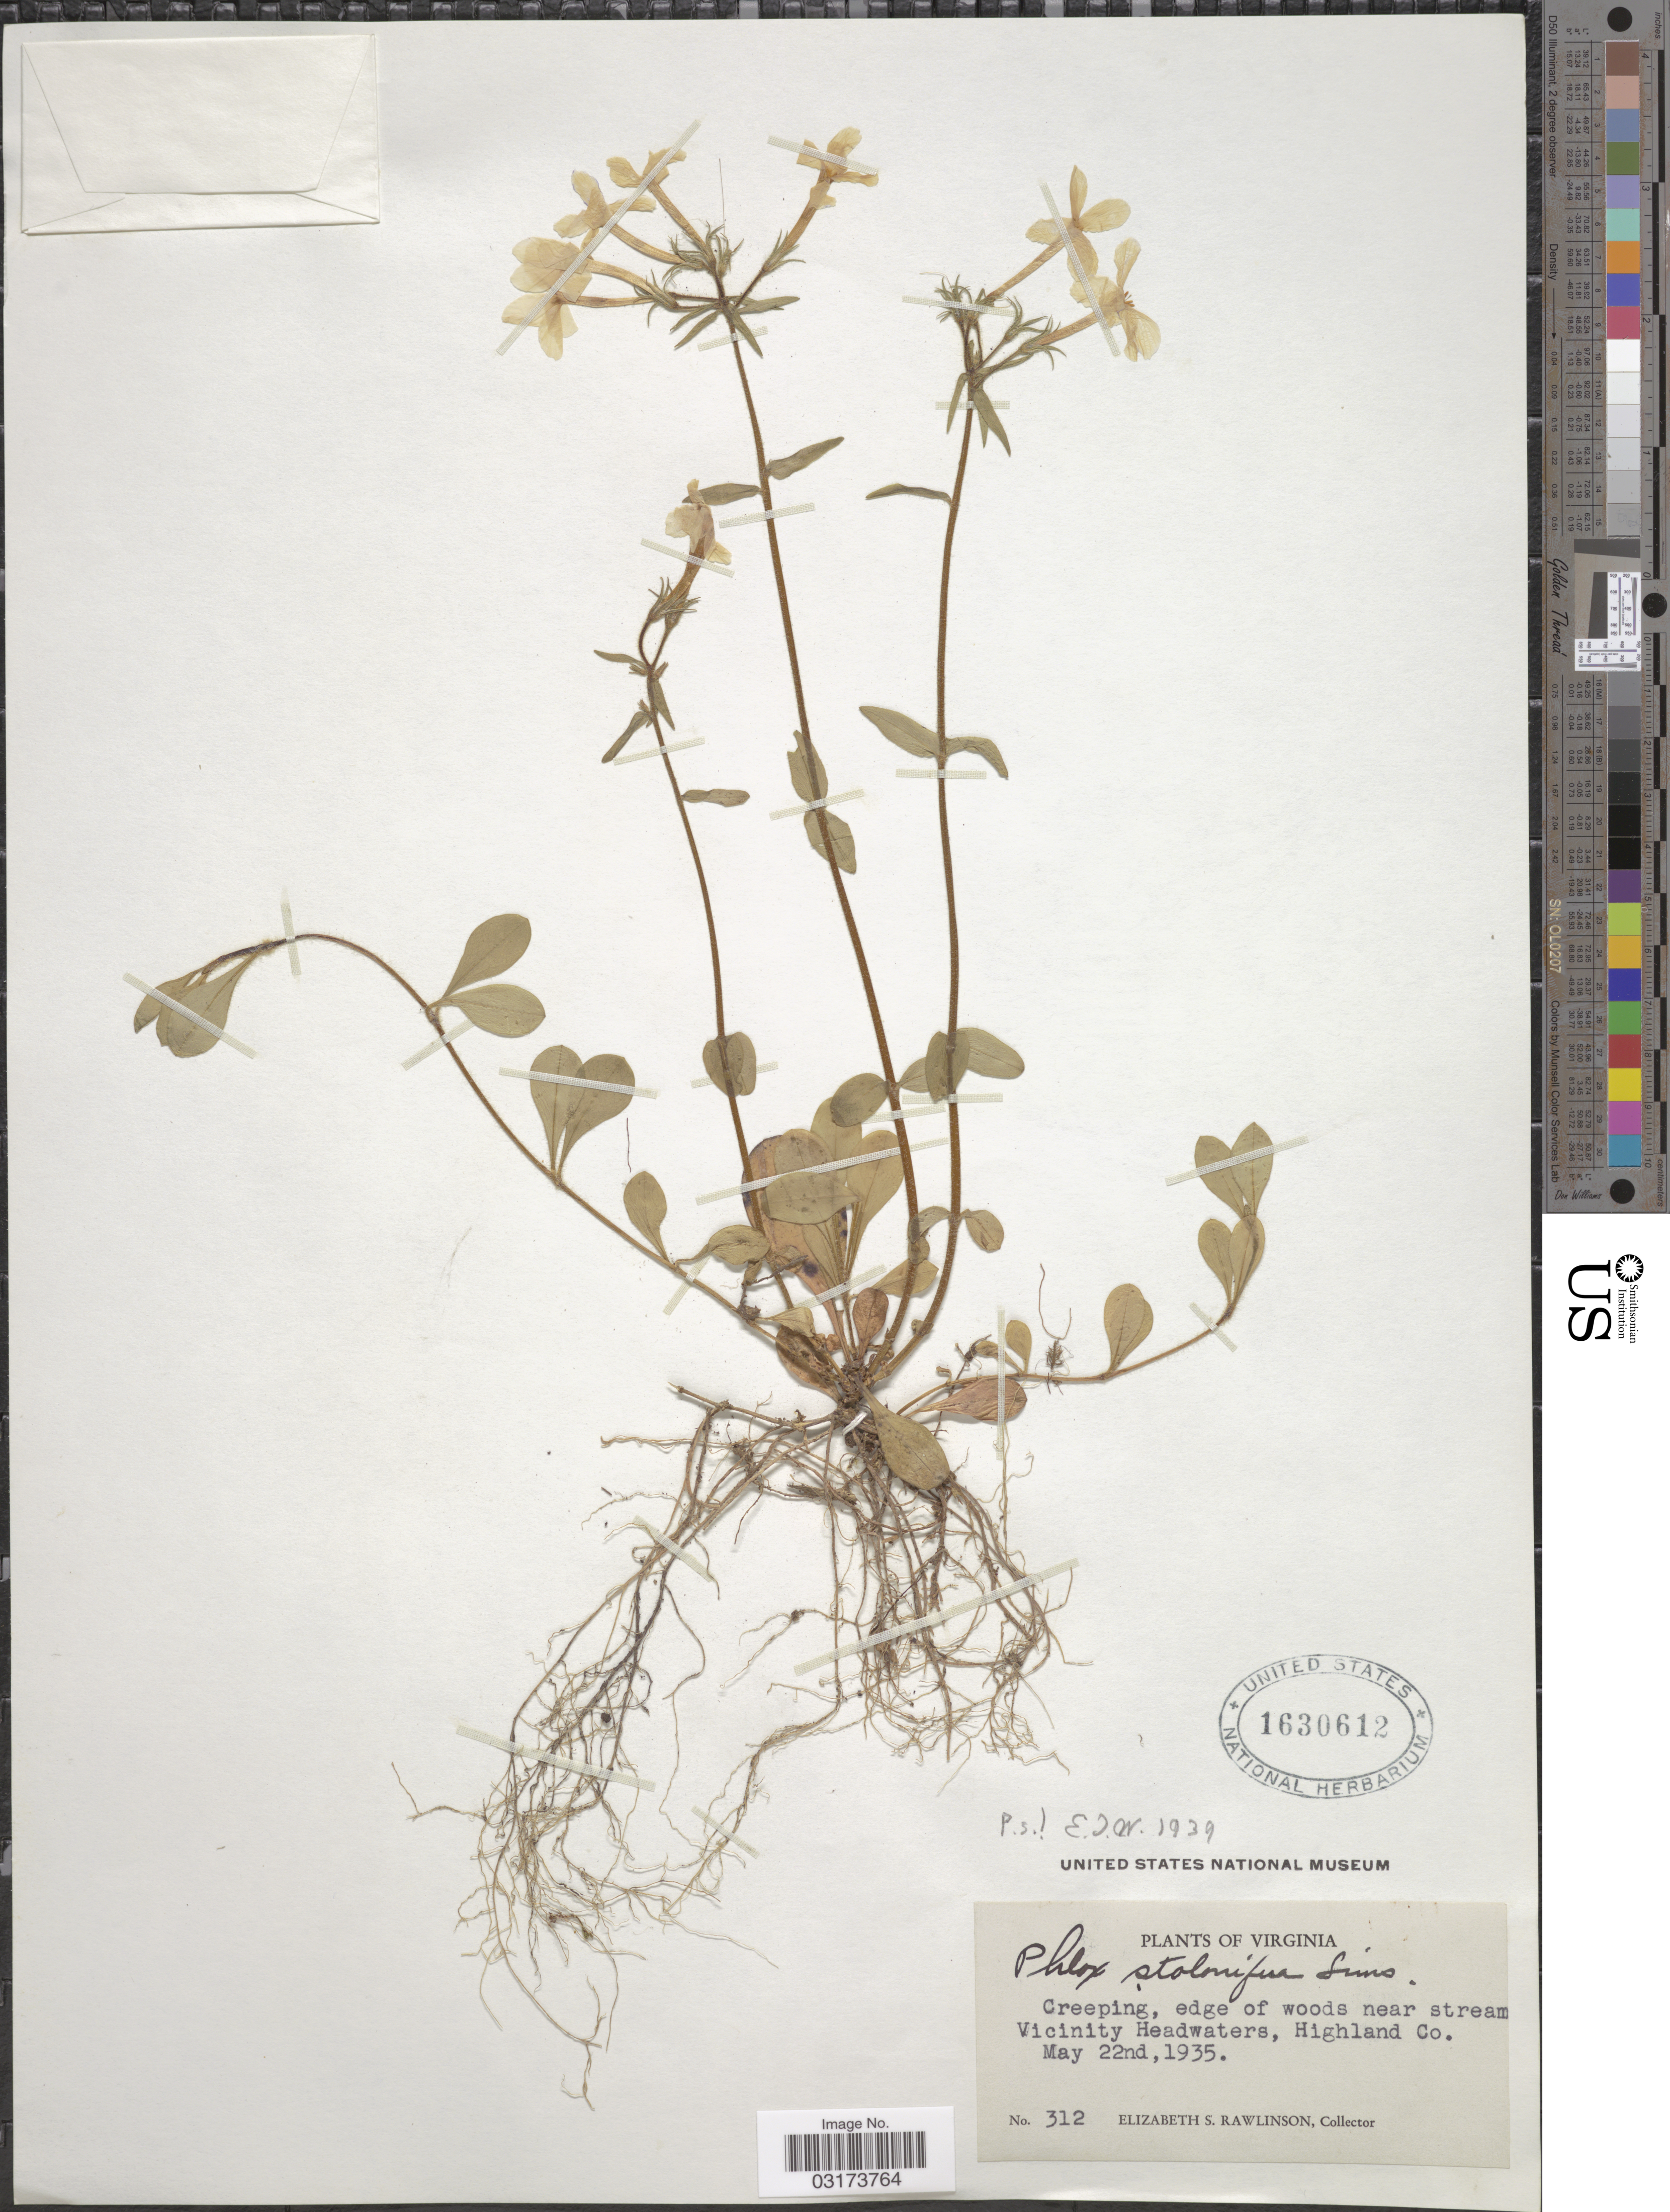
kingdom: Plantae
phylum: Tracheophyta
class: Magnoliopsida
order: Ericales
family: Polemoniaceae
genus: Phlox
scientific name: Phlox stolonifera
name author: Sims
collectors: E. S. Rawlinson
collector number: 312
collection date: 1935-05-22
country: United States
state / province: Virginia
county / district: Highland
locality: Vicinity Headwaters, Highland Co.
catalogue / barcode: US 1630612